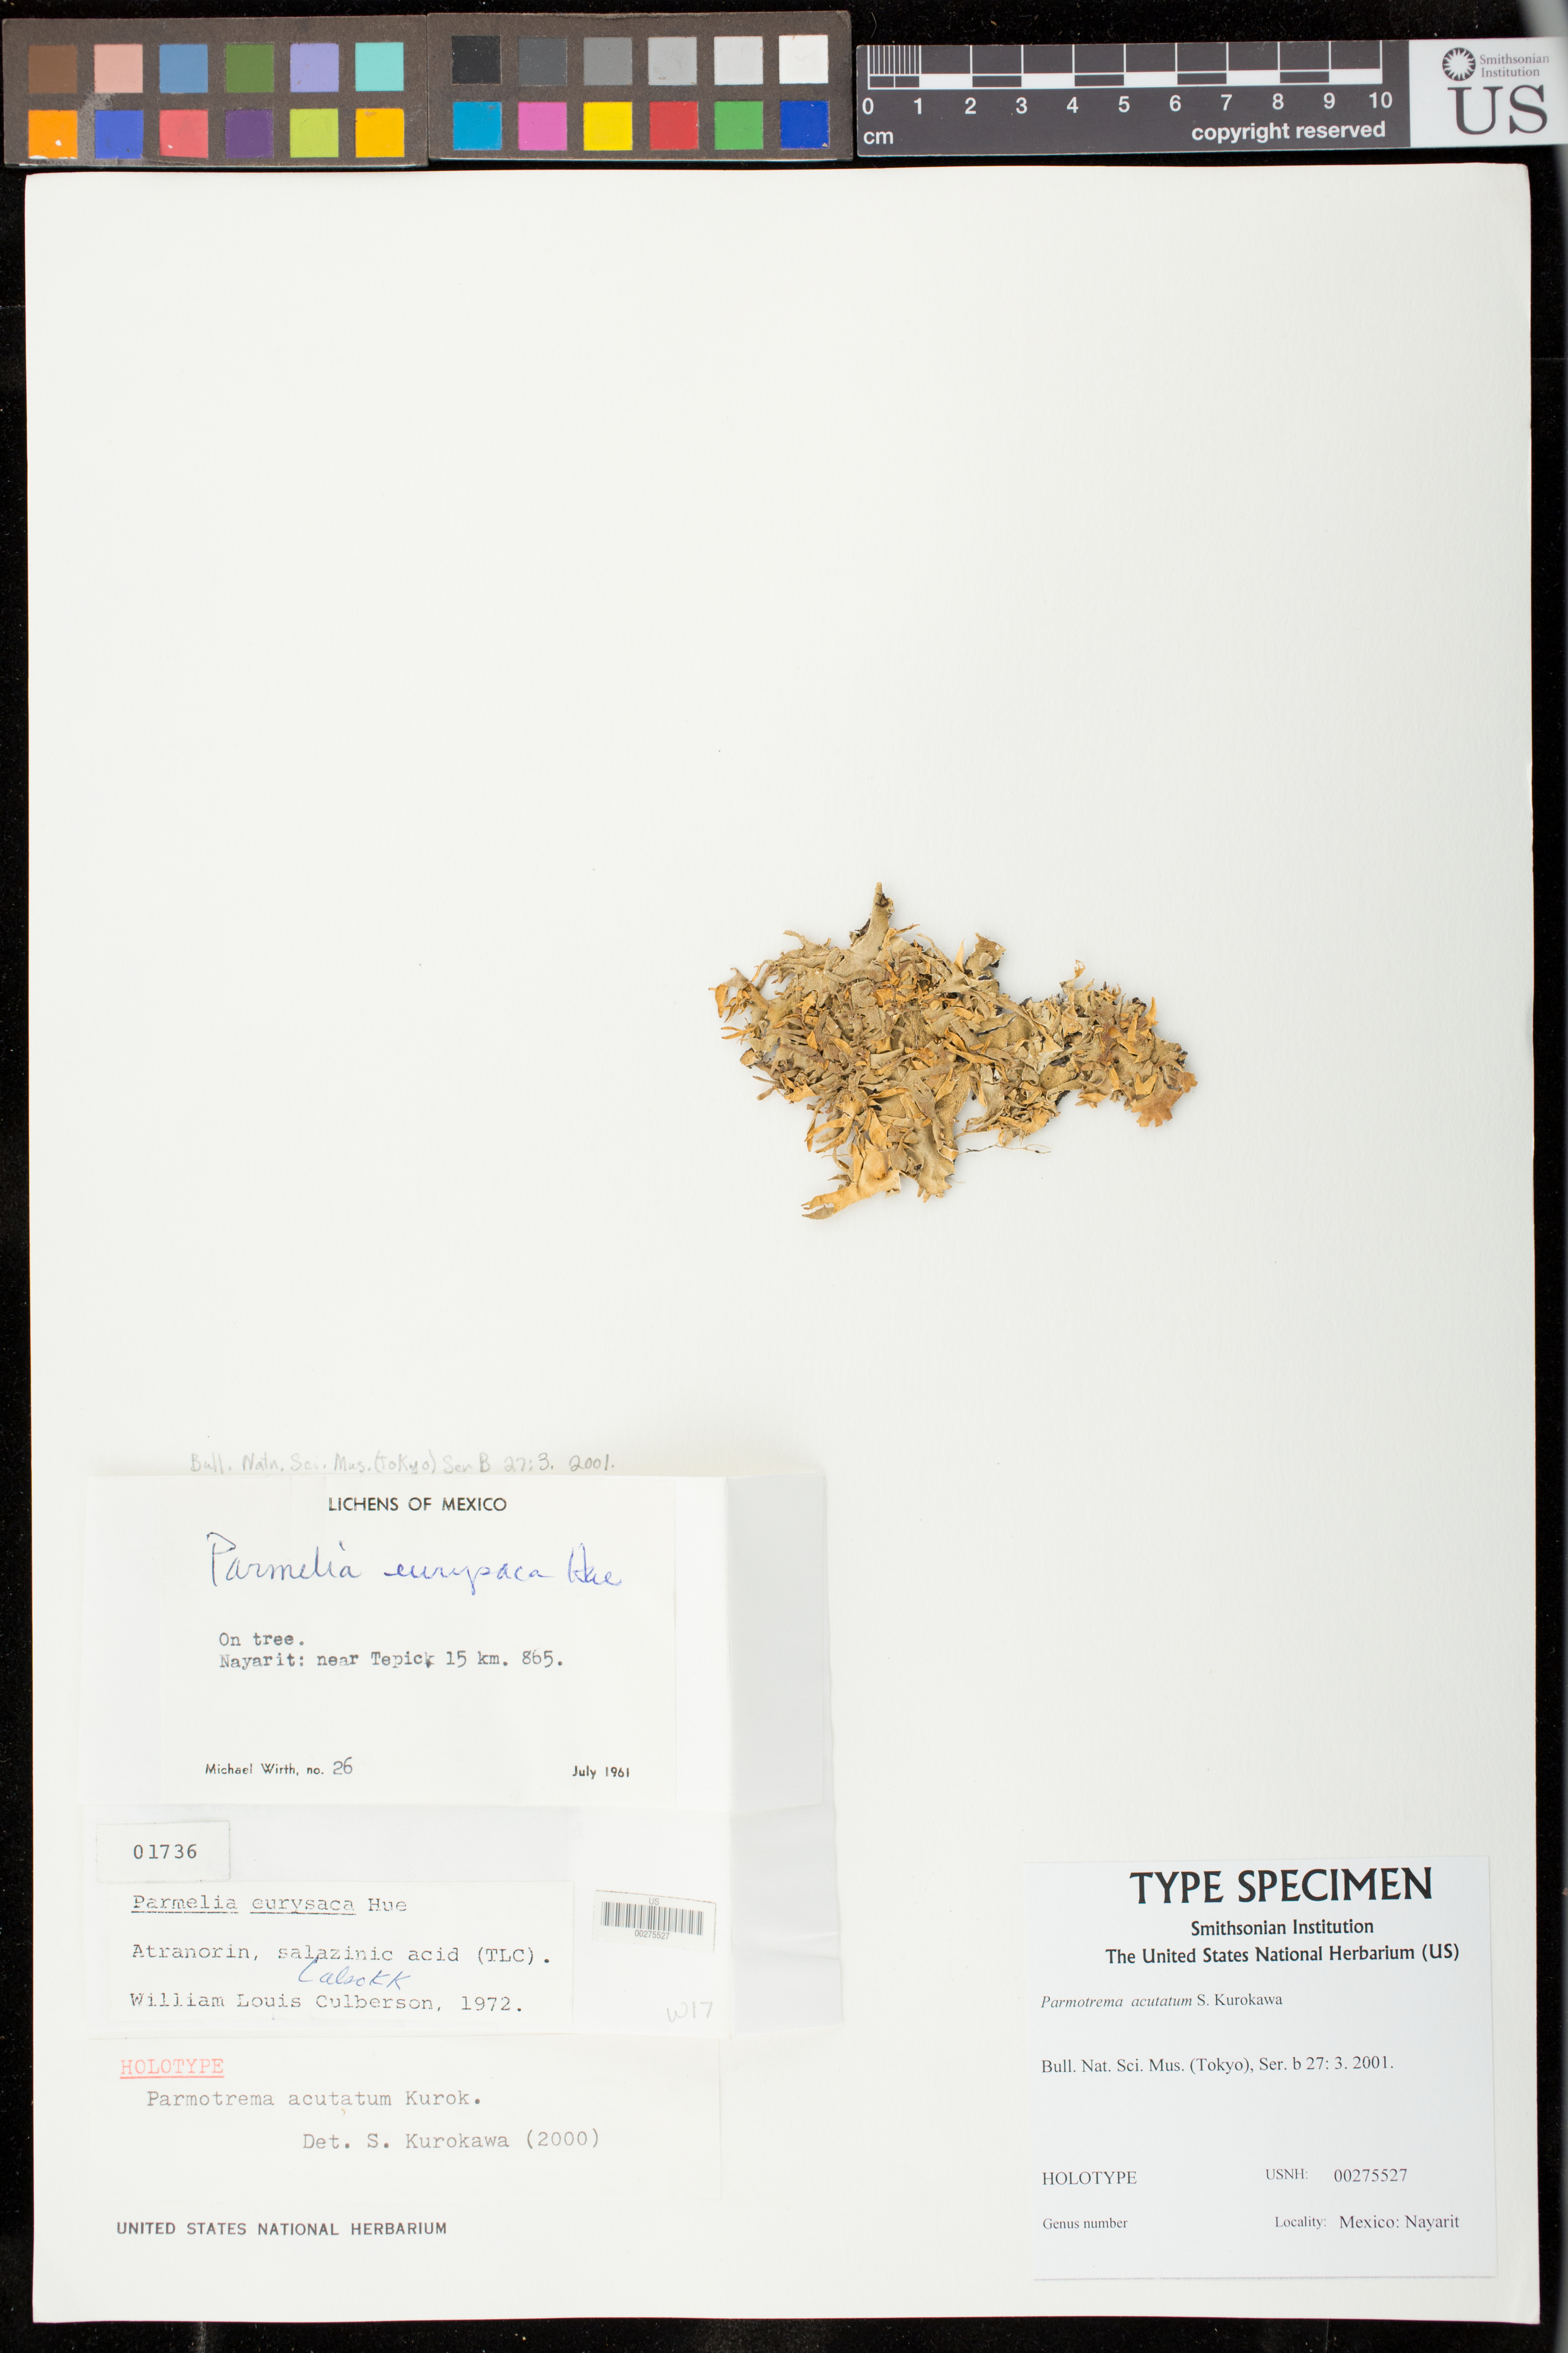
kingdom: Fungi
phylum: Ascomycota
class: Lecanoromycetes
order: Lecanorales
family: Parmeliaceae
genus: Parmotrema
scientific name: Parmotrema acutatum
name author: Kurok.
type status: Holotype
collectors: M. Wirth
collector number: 26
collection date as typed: Jul 1961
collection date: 1961-07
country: Mexico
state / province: Nayarit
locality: Near Tepic, Rte. 15 km 865.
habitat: Tree